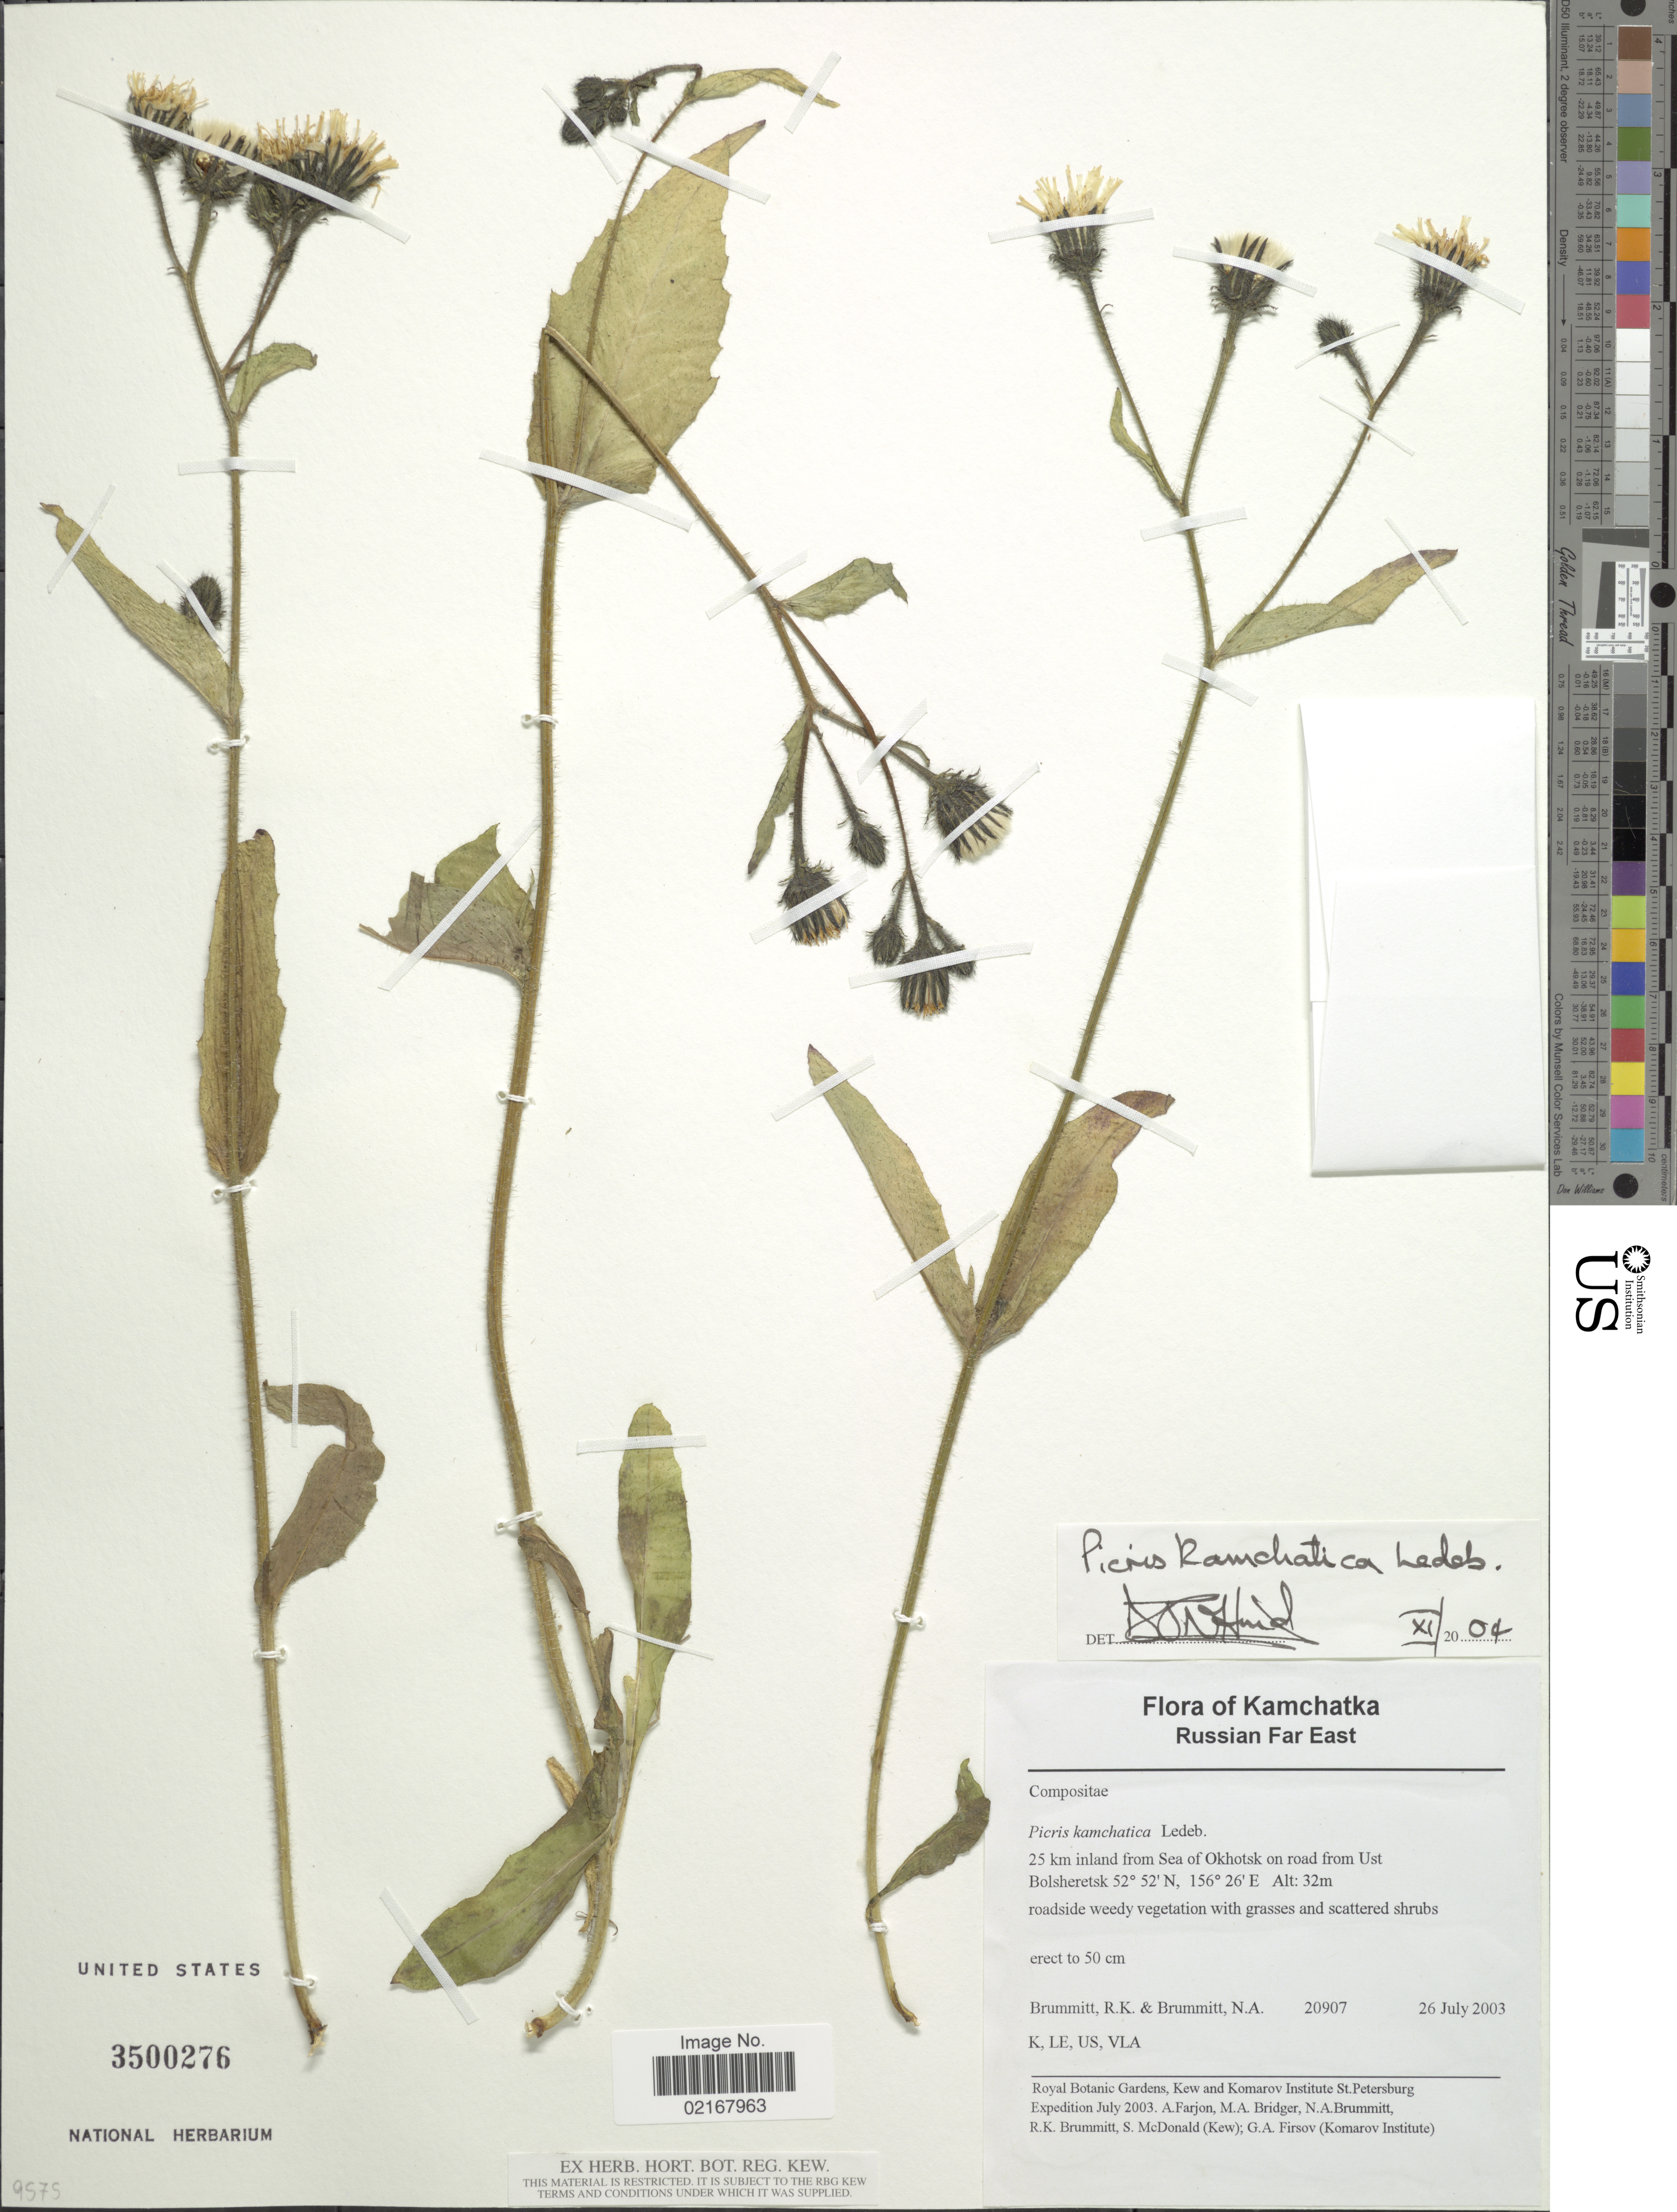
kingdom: Plantae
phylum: Tracheophyta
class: Magnoliopsida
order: Asterales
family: Asteraceae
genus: Picris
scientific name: Picris hieracioides subsp. kamtschatica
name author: (Ledeb.) Hultén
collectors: R. K. Brummitt & N. A . Brummitt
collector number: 20907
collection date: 2003-07-26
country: Russian Federation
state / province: Kamchatka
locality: Russian Far East, 25 km inland from Sea of Okhotsk on road from Ust Bolsheretsk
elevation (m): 32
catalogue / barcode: US 3500276